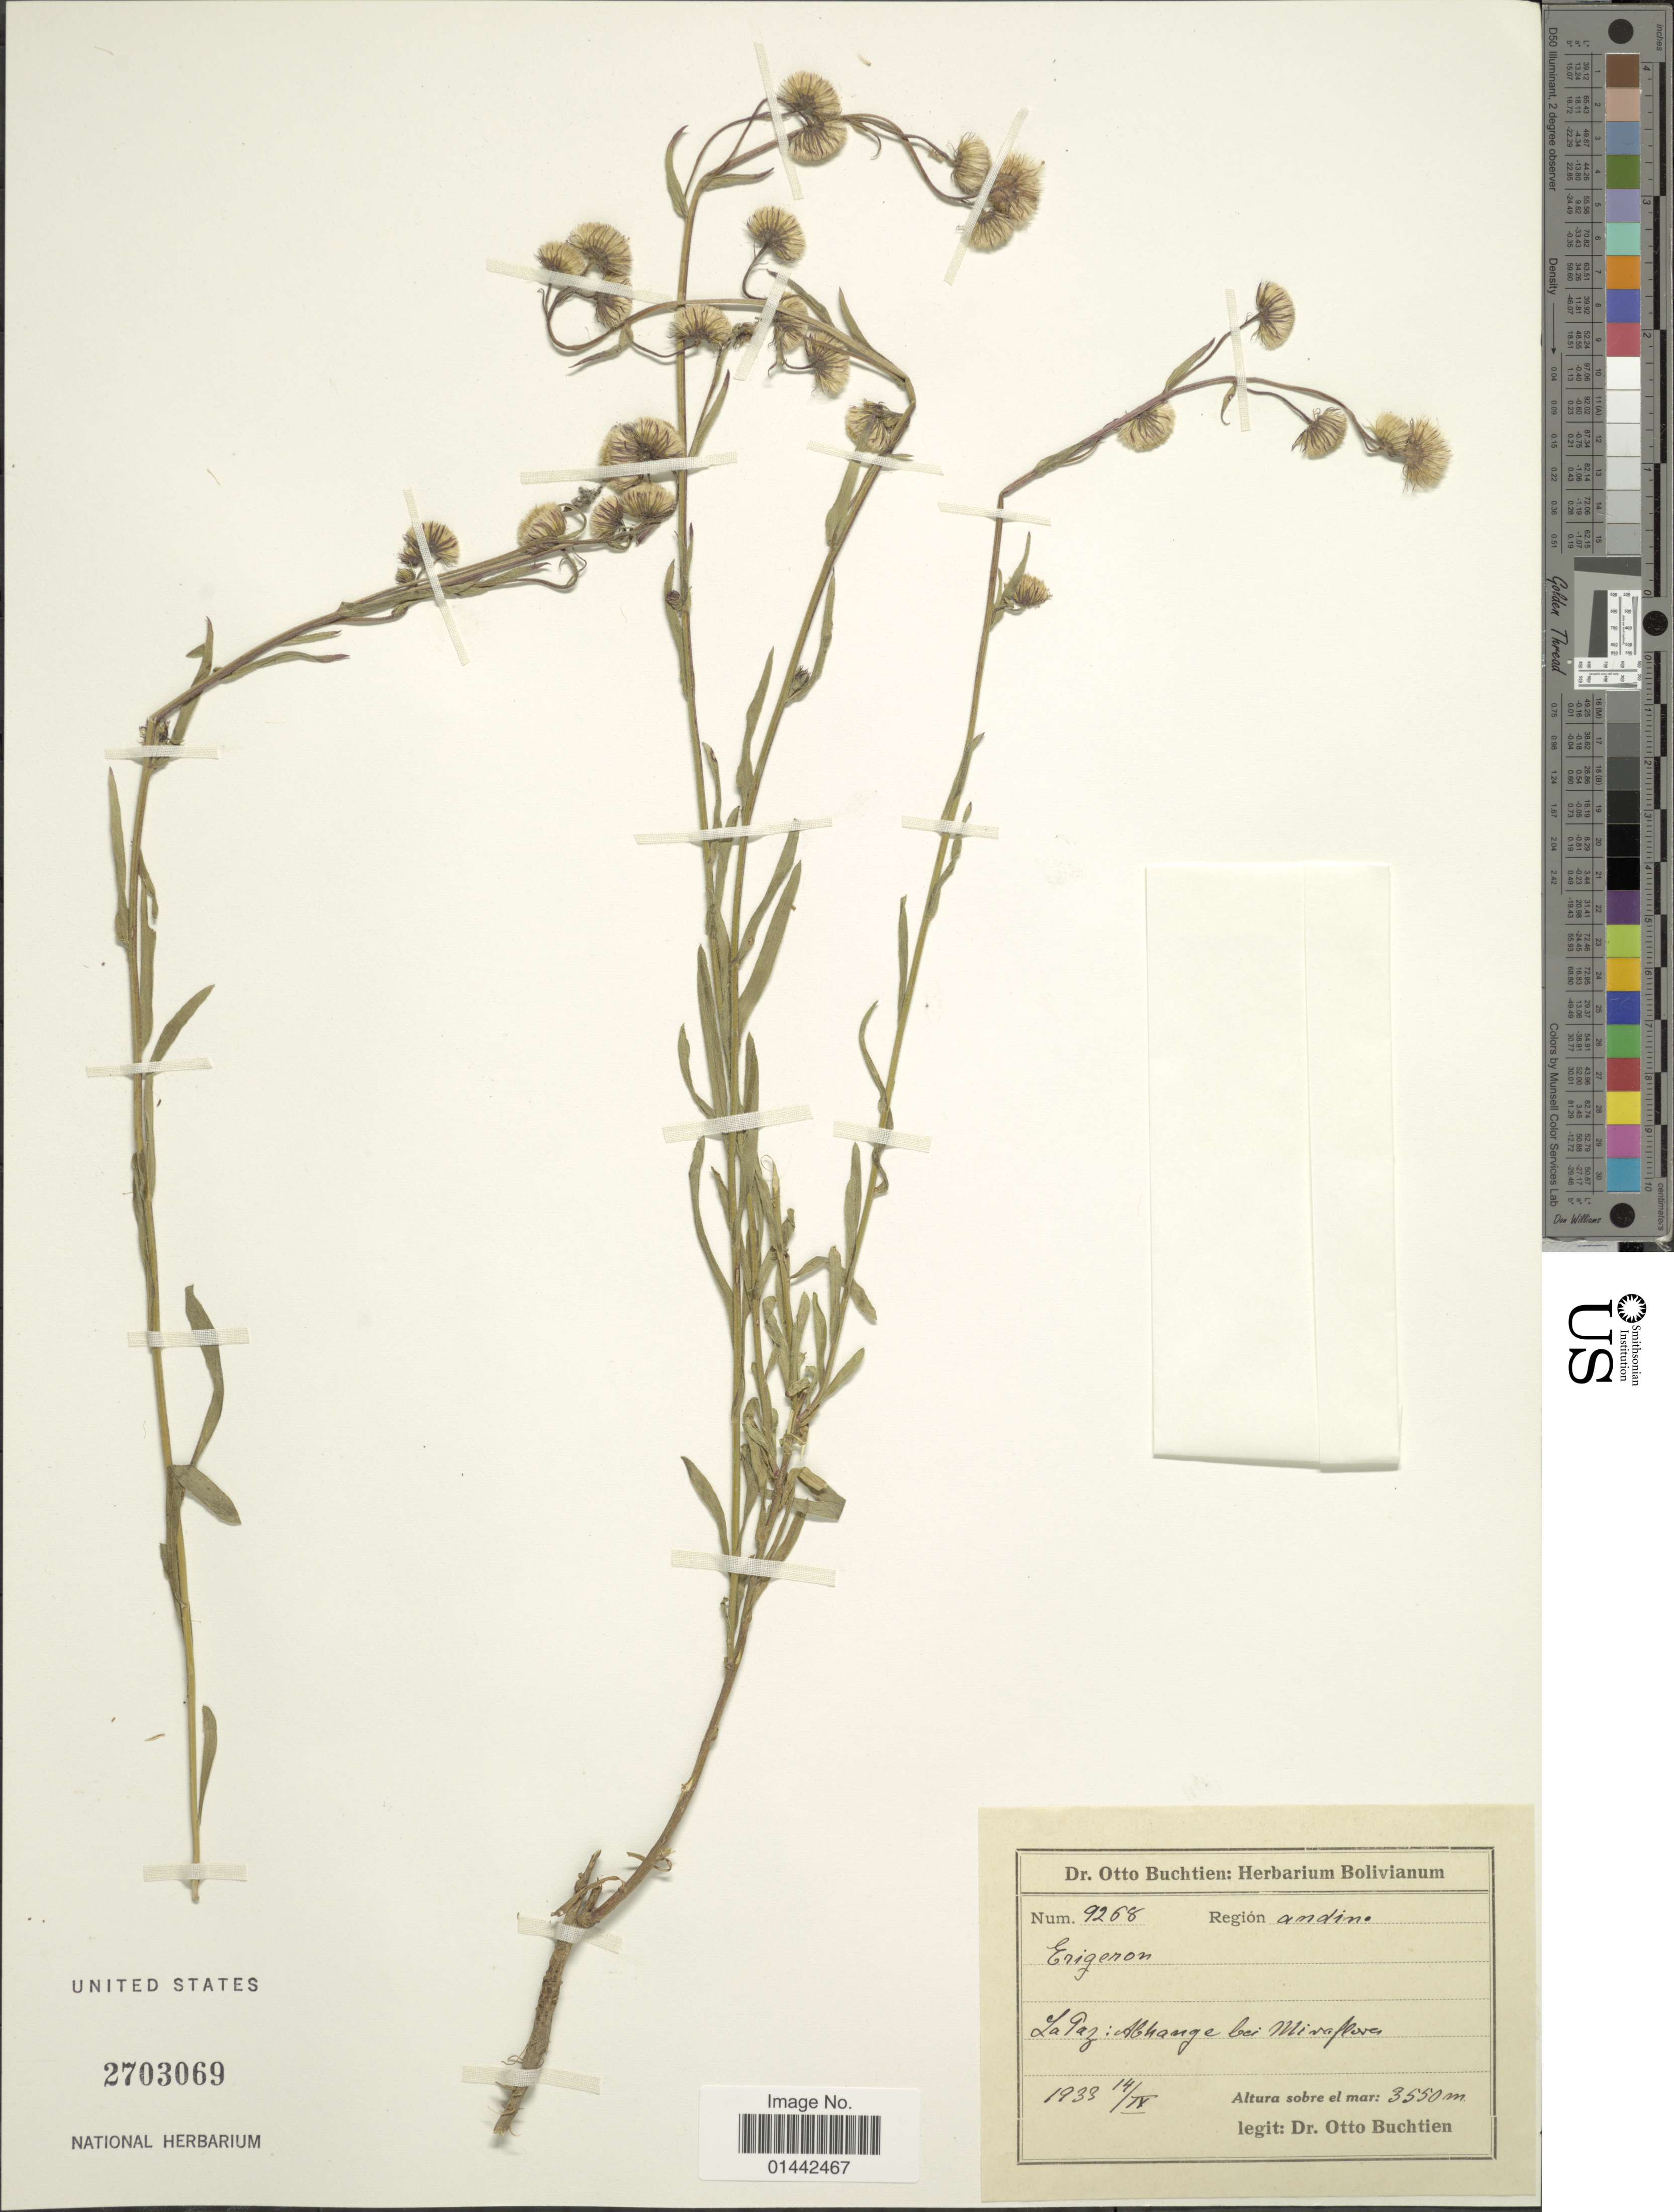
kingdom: Plantae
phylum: Tracheophyta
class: Magnoliopsida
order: Asterales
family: Asteraceae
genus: Erigeron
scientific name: Erigeron sp.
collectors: O. Buchtien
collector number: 9268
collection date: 1933-09-14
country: Bolivia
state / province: La Paz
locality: Abhange bei Mirafloras, region andina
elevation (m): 3550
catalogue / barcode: US 2703069